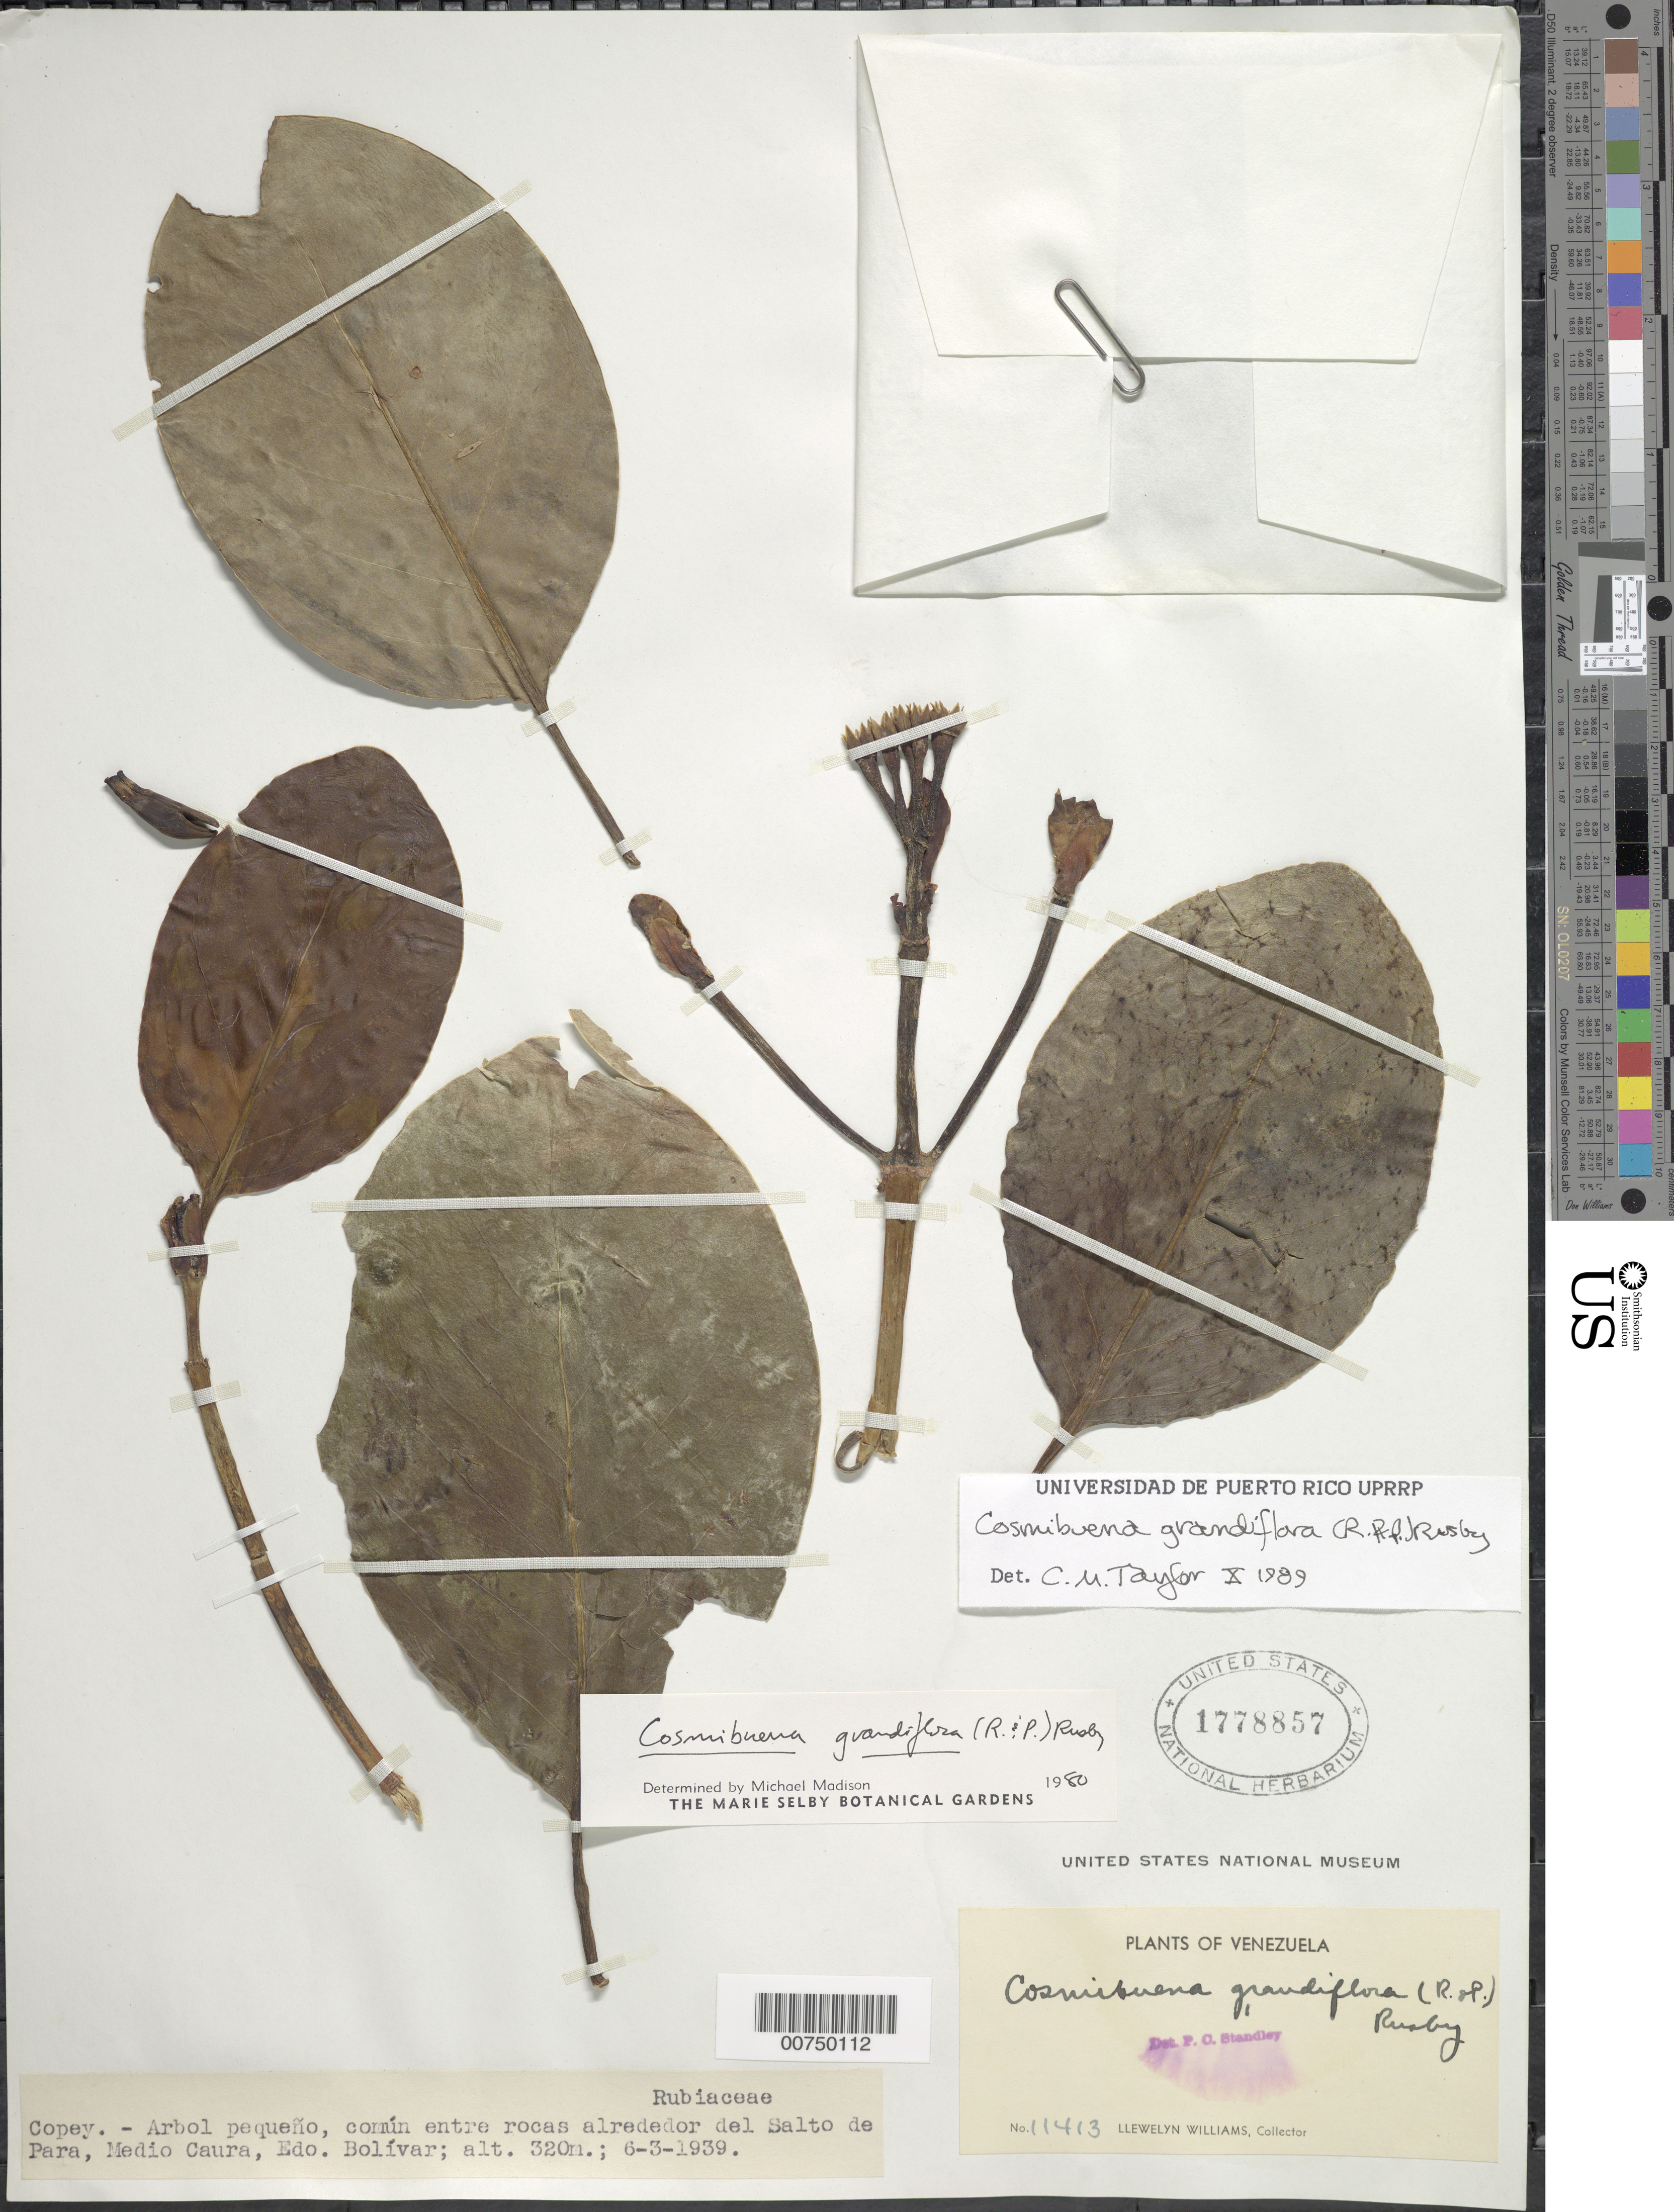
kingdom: Plantae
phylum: Tracheophyta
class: Magnoliopsida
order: Gentianales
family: Rubiaceae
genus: Cosmibuena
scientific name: Cosmibuena grandiflora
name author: (Rose & Pav.) Rusby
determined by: Madison, Michael T.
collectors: Ll. Williams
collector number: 11413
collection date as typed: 6-Mar-39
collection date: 1939-03-06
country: Venezuela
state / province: Bolívar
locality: Salto de Para, Medio Caura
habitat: Entre rocas alrededor del salto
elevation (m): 320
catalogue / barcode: US 1778857